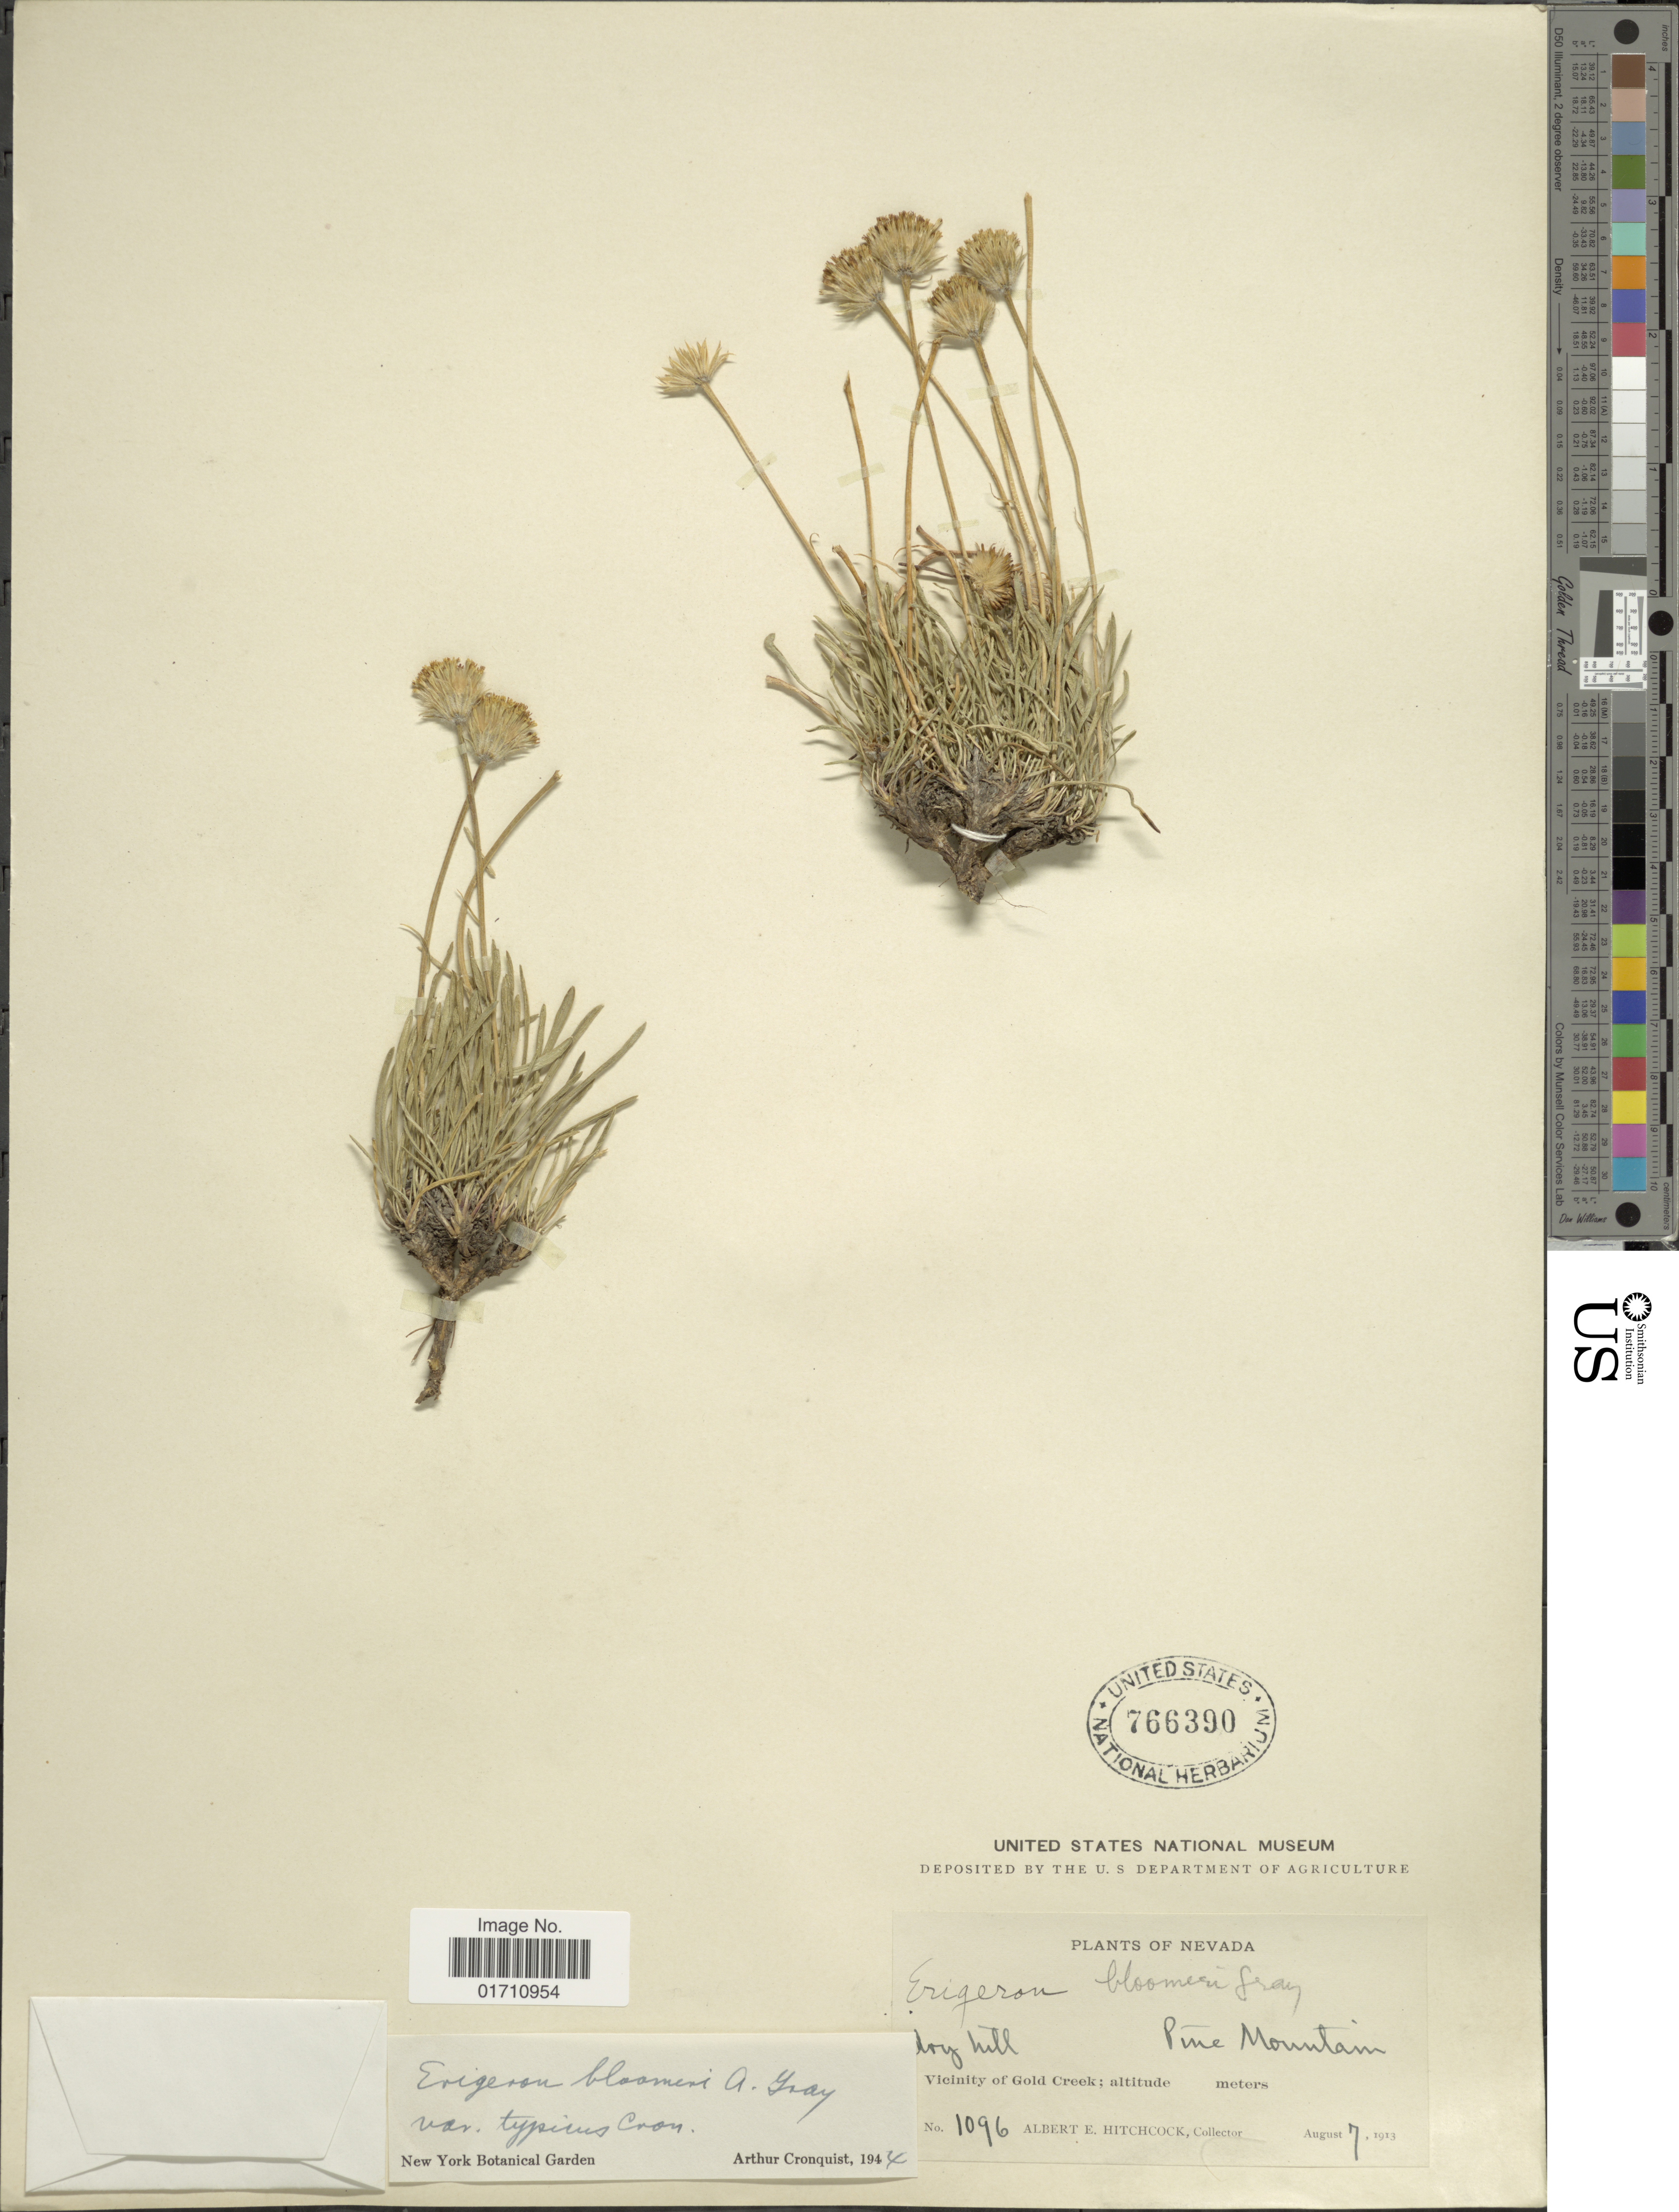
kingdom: Plantae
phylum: Tracheophyta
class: Magnoliopsida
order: Asterales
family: Asteraceae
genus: Erigeron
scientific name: Erigeron bloomeri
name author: A. Gray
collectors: A. S. Hitchcock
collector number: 1096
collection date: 1913-08-07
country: United States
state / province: Nevada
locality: Dry hill, Vicinity of Gold Creek, Pine Mountain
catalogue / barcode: US 766390